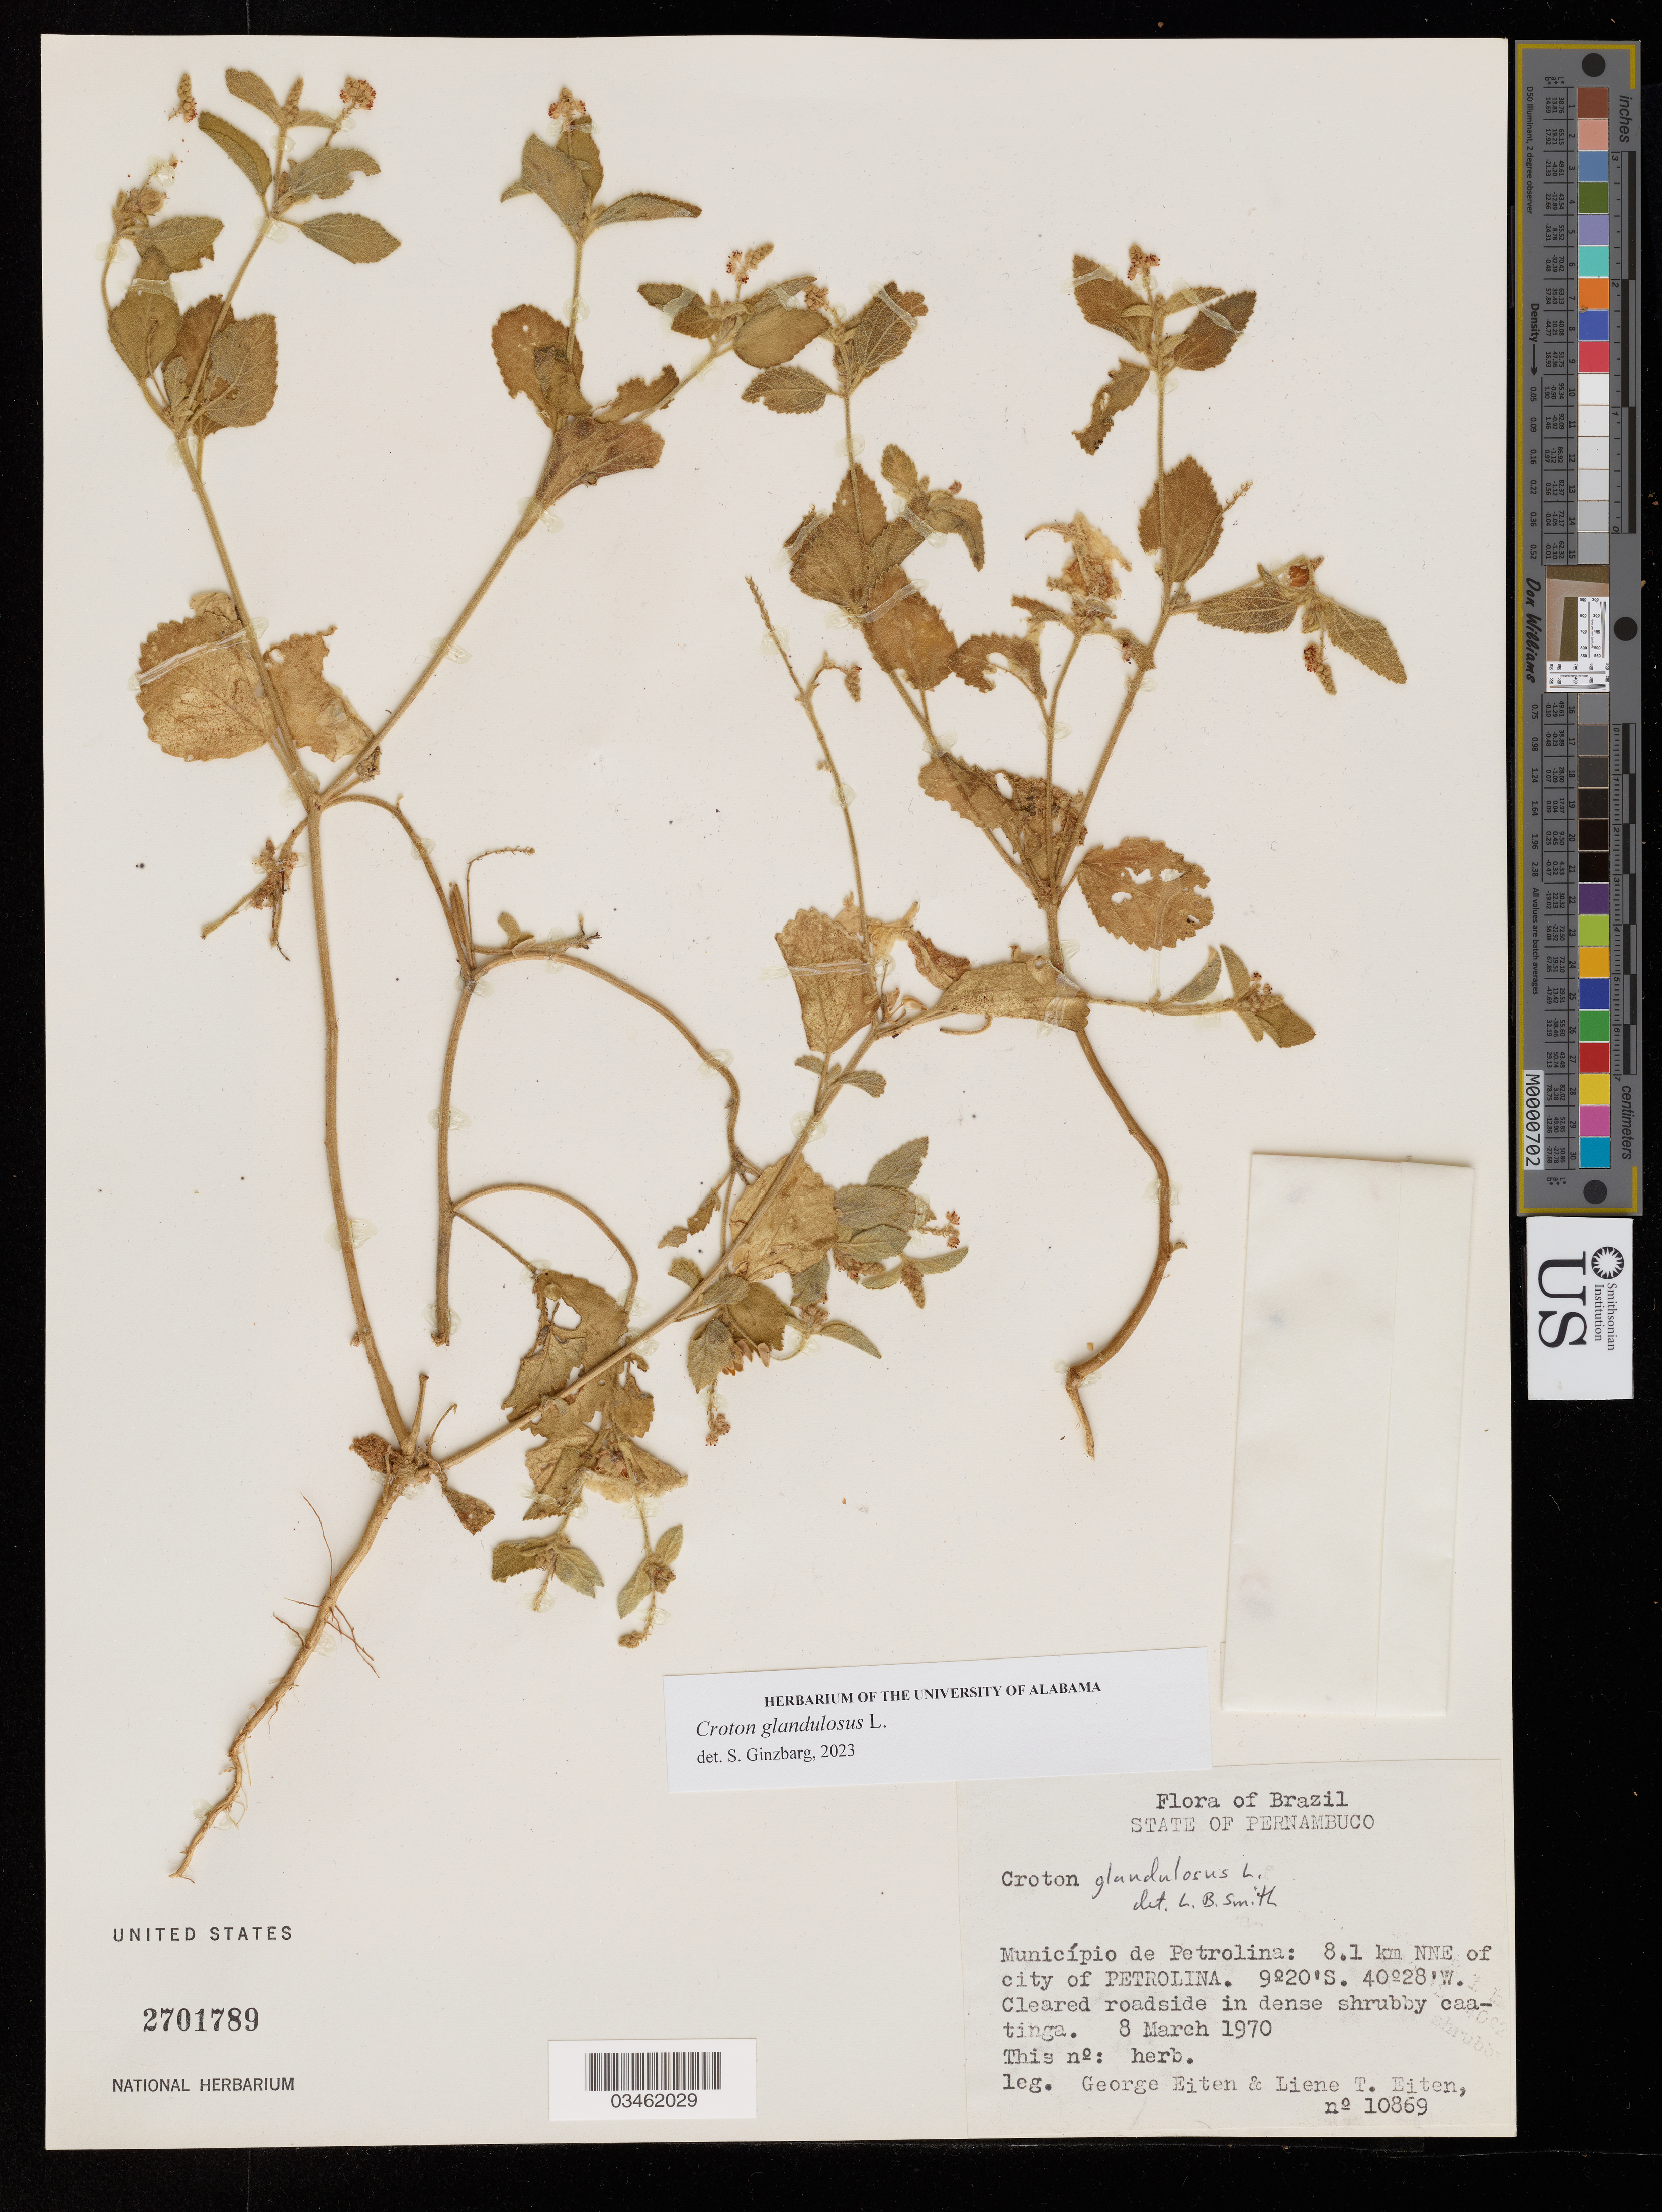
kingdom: Plantae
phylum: Tracheophyta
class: Magnoliopsida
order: Malpighiales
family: Euphorbiaceae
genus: Croton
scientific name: Croton glandulosus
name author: L.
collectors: G. Eiten & L. T. Eiten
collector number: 10869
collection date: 1970-03-08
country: Brazil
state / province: Pernambuco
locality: Município de Petrolina: 8.1 km NNE of city of Petrolina.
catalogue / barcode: US 2701789